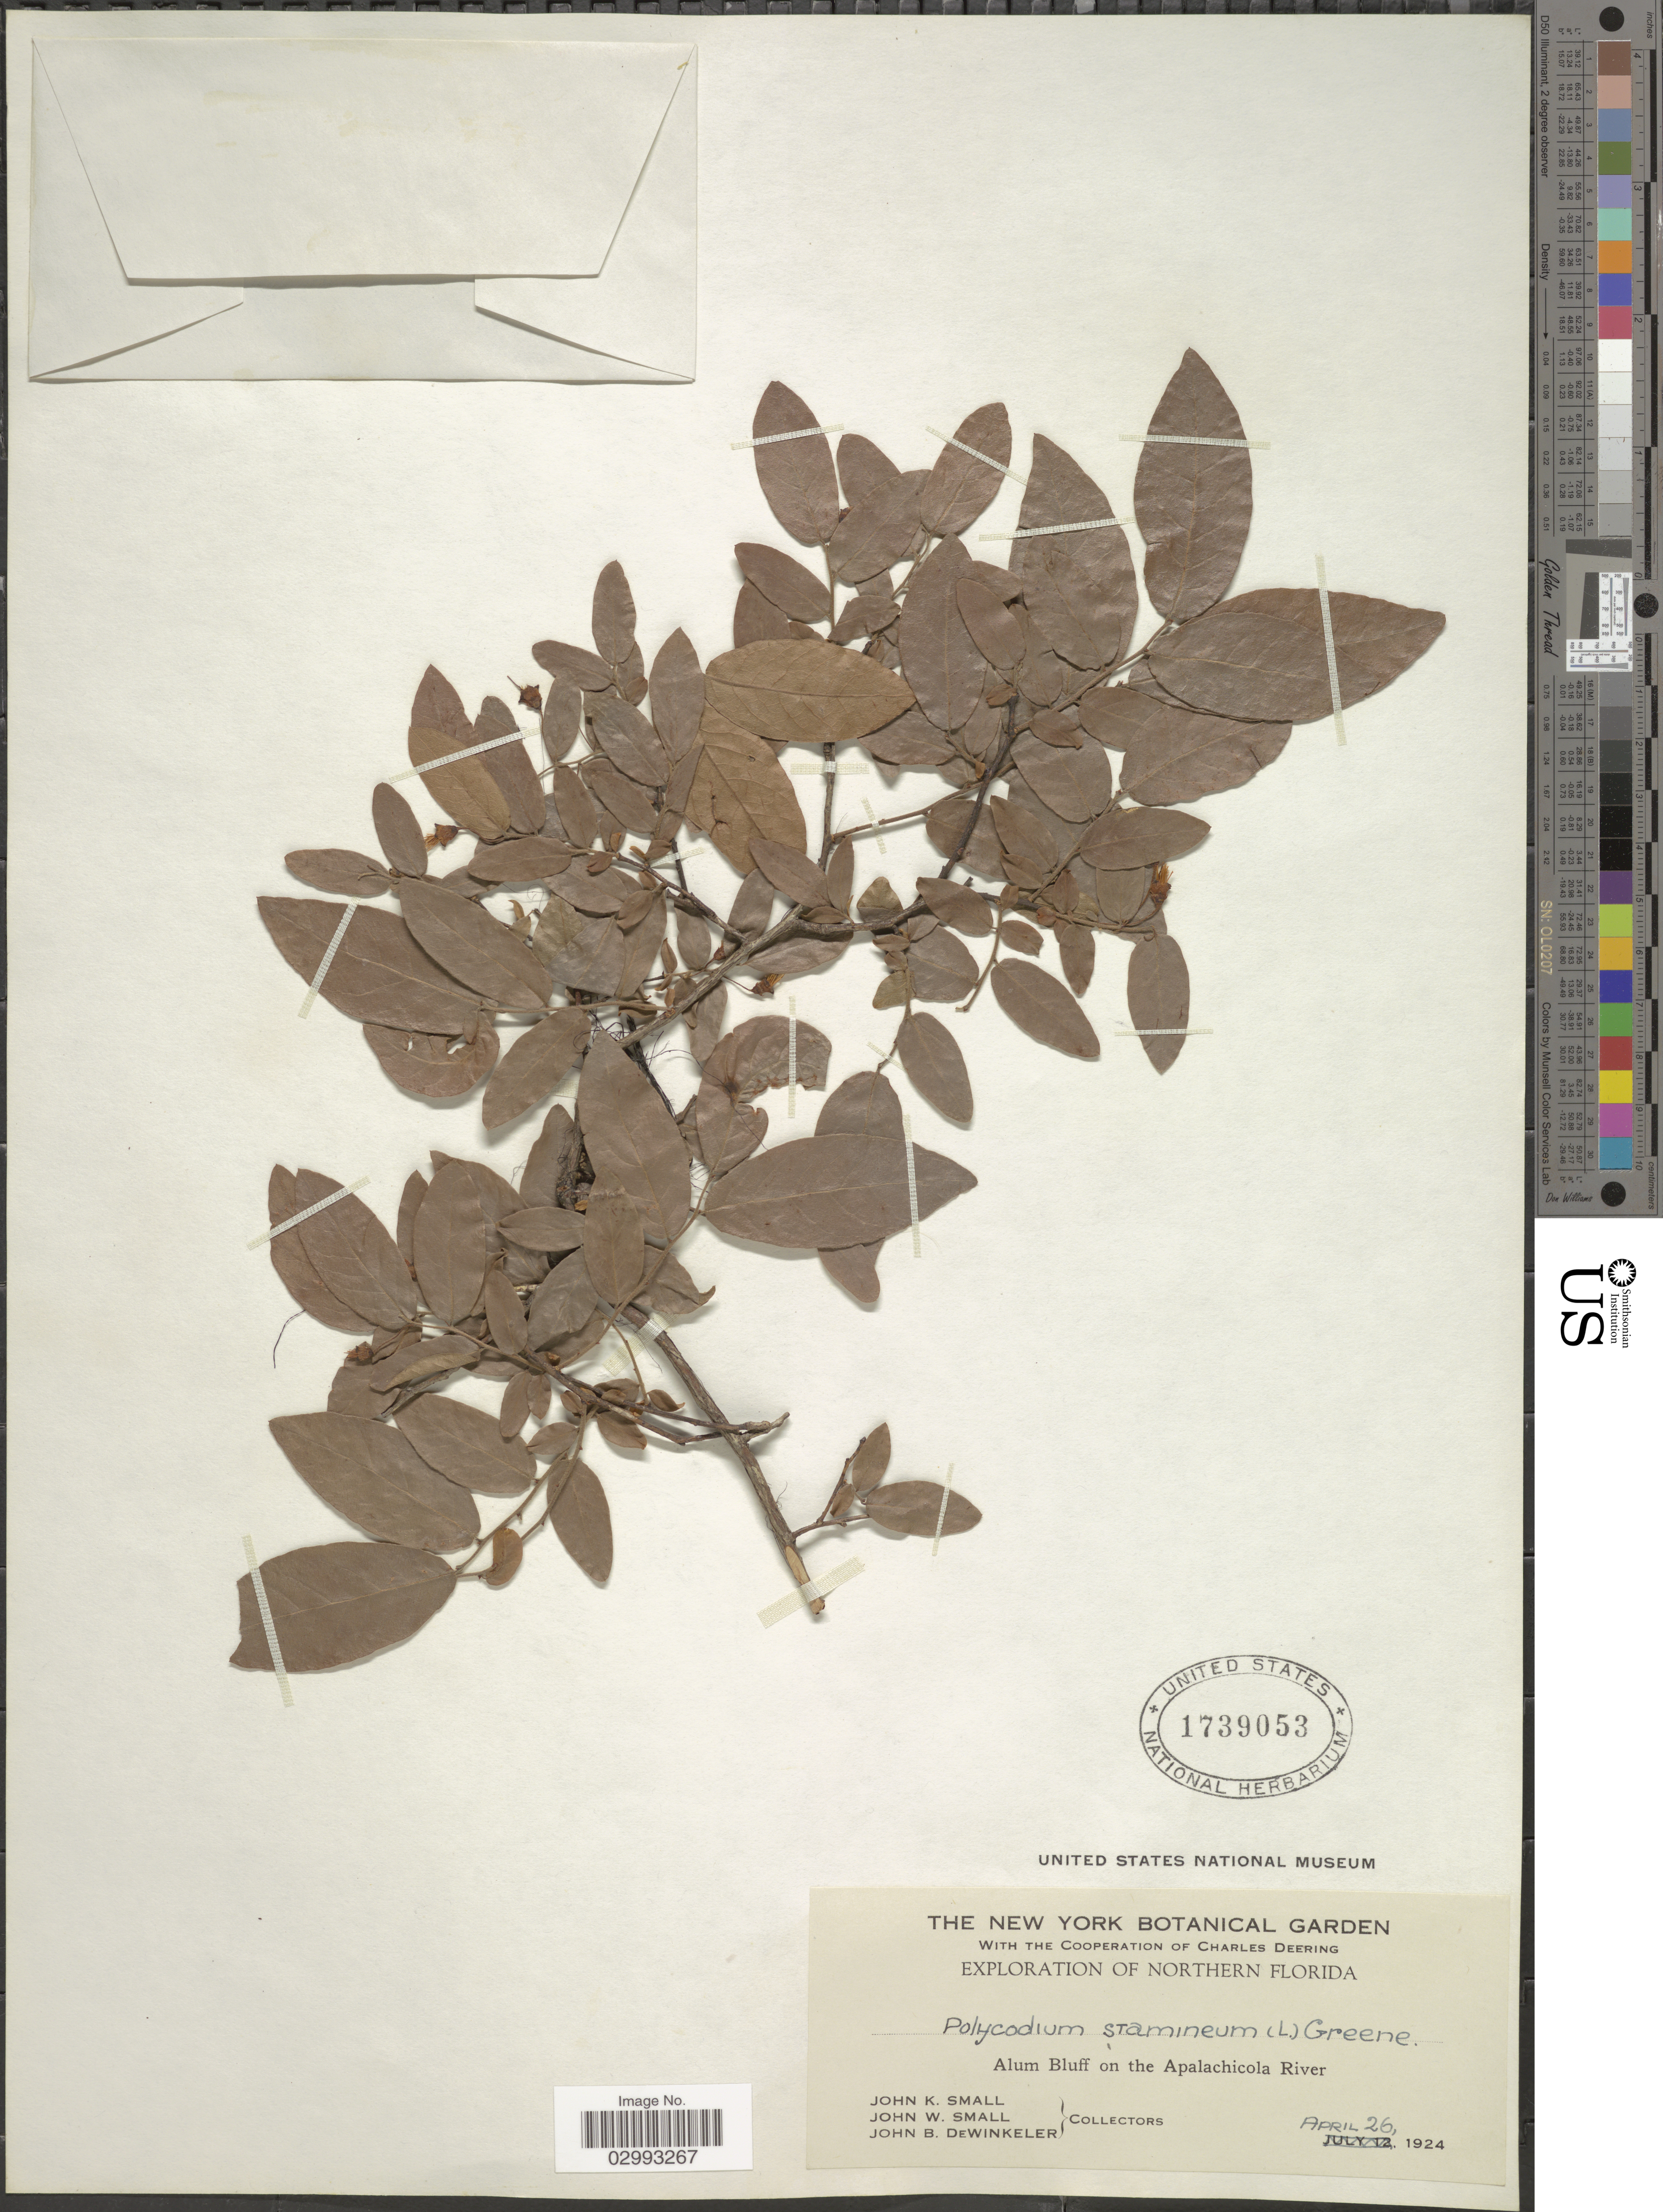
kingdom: Plantae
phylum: Tracheophyta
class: Magnoliopsida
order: Ericales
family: Ericaceae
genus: Polycodium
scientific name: Polycodium stamineum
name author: (L.) Greene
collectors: J. K. Small, J. Small & J. B. Dewinkeler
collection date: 1924-04-26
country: United States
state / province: Florida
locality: Northern Florida. Alum Bluff on the Apalachicola River.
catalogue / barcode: US 1739053